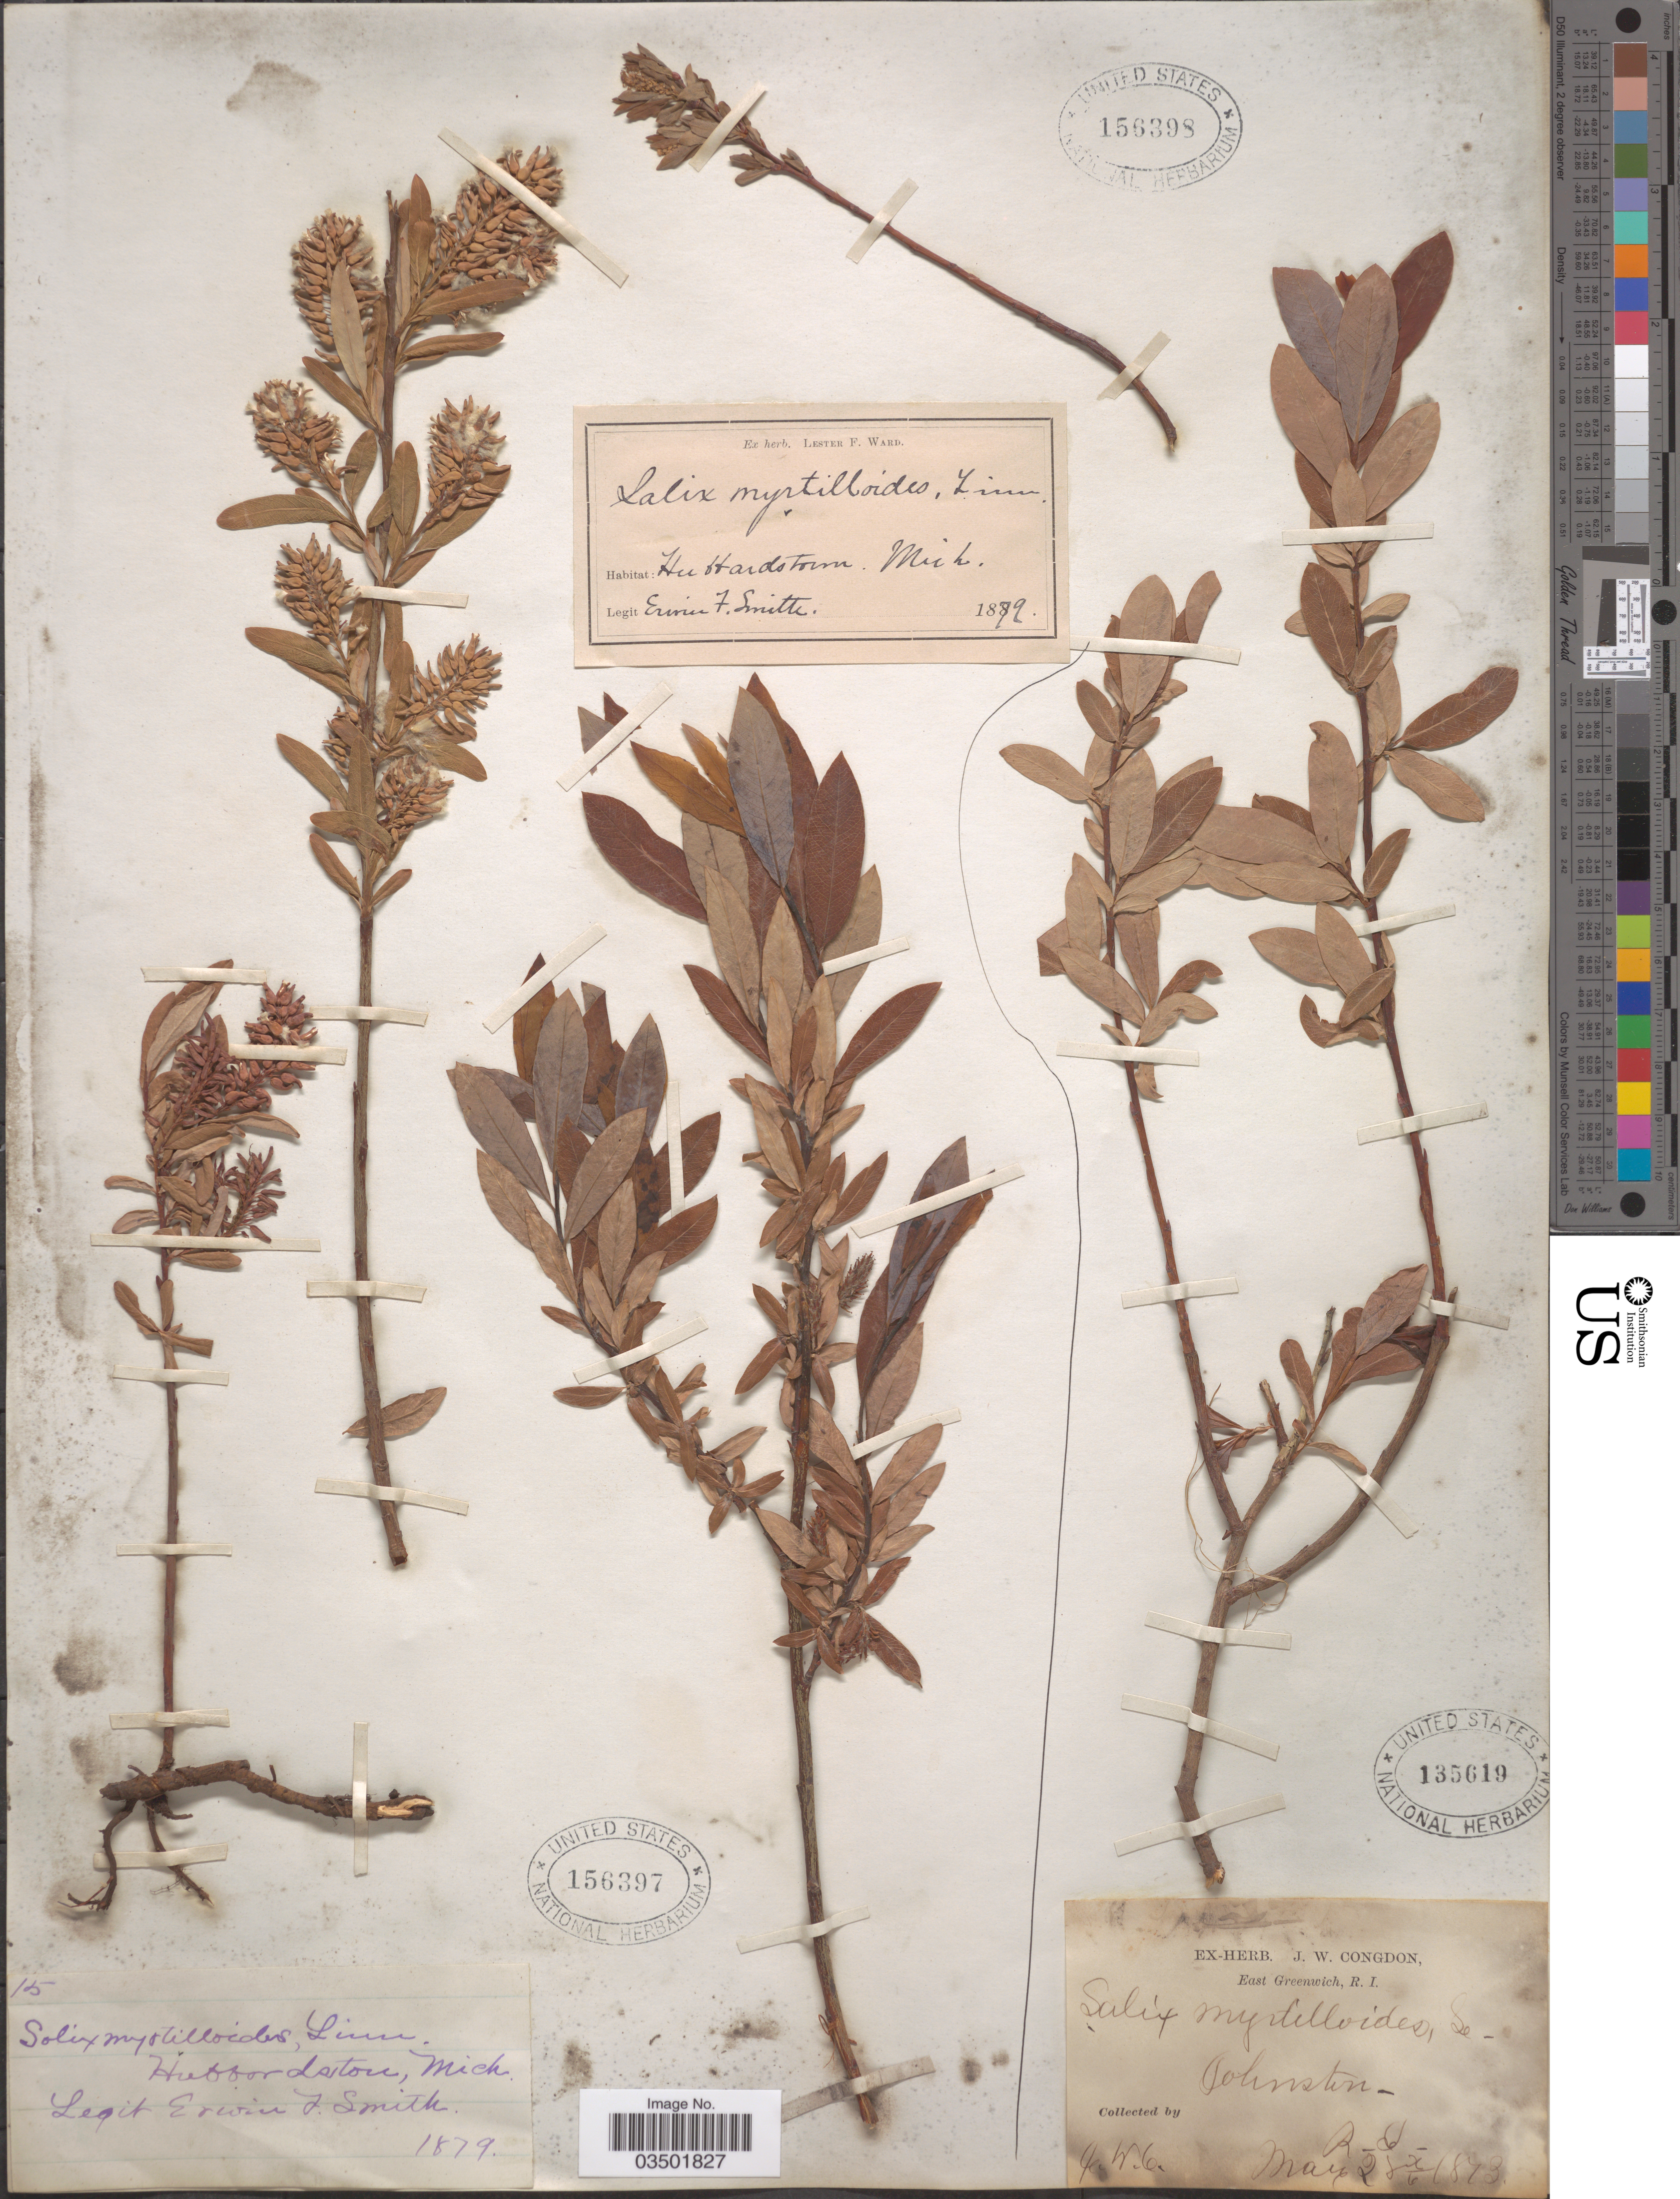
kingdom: Plantae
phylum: Tracheophyta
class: Magnoliopsida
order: Malpighiales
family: Salicaceae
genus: Salix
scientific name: Salix pedicellaris var. hypoglauca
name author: Fernald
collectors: E. F. Smith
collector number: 15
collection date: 1879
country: United States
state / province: Michigan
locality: Hubbardston.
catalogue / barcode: US 156397